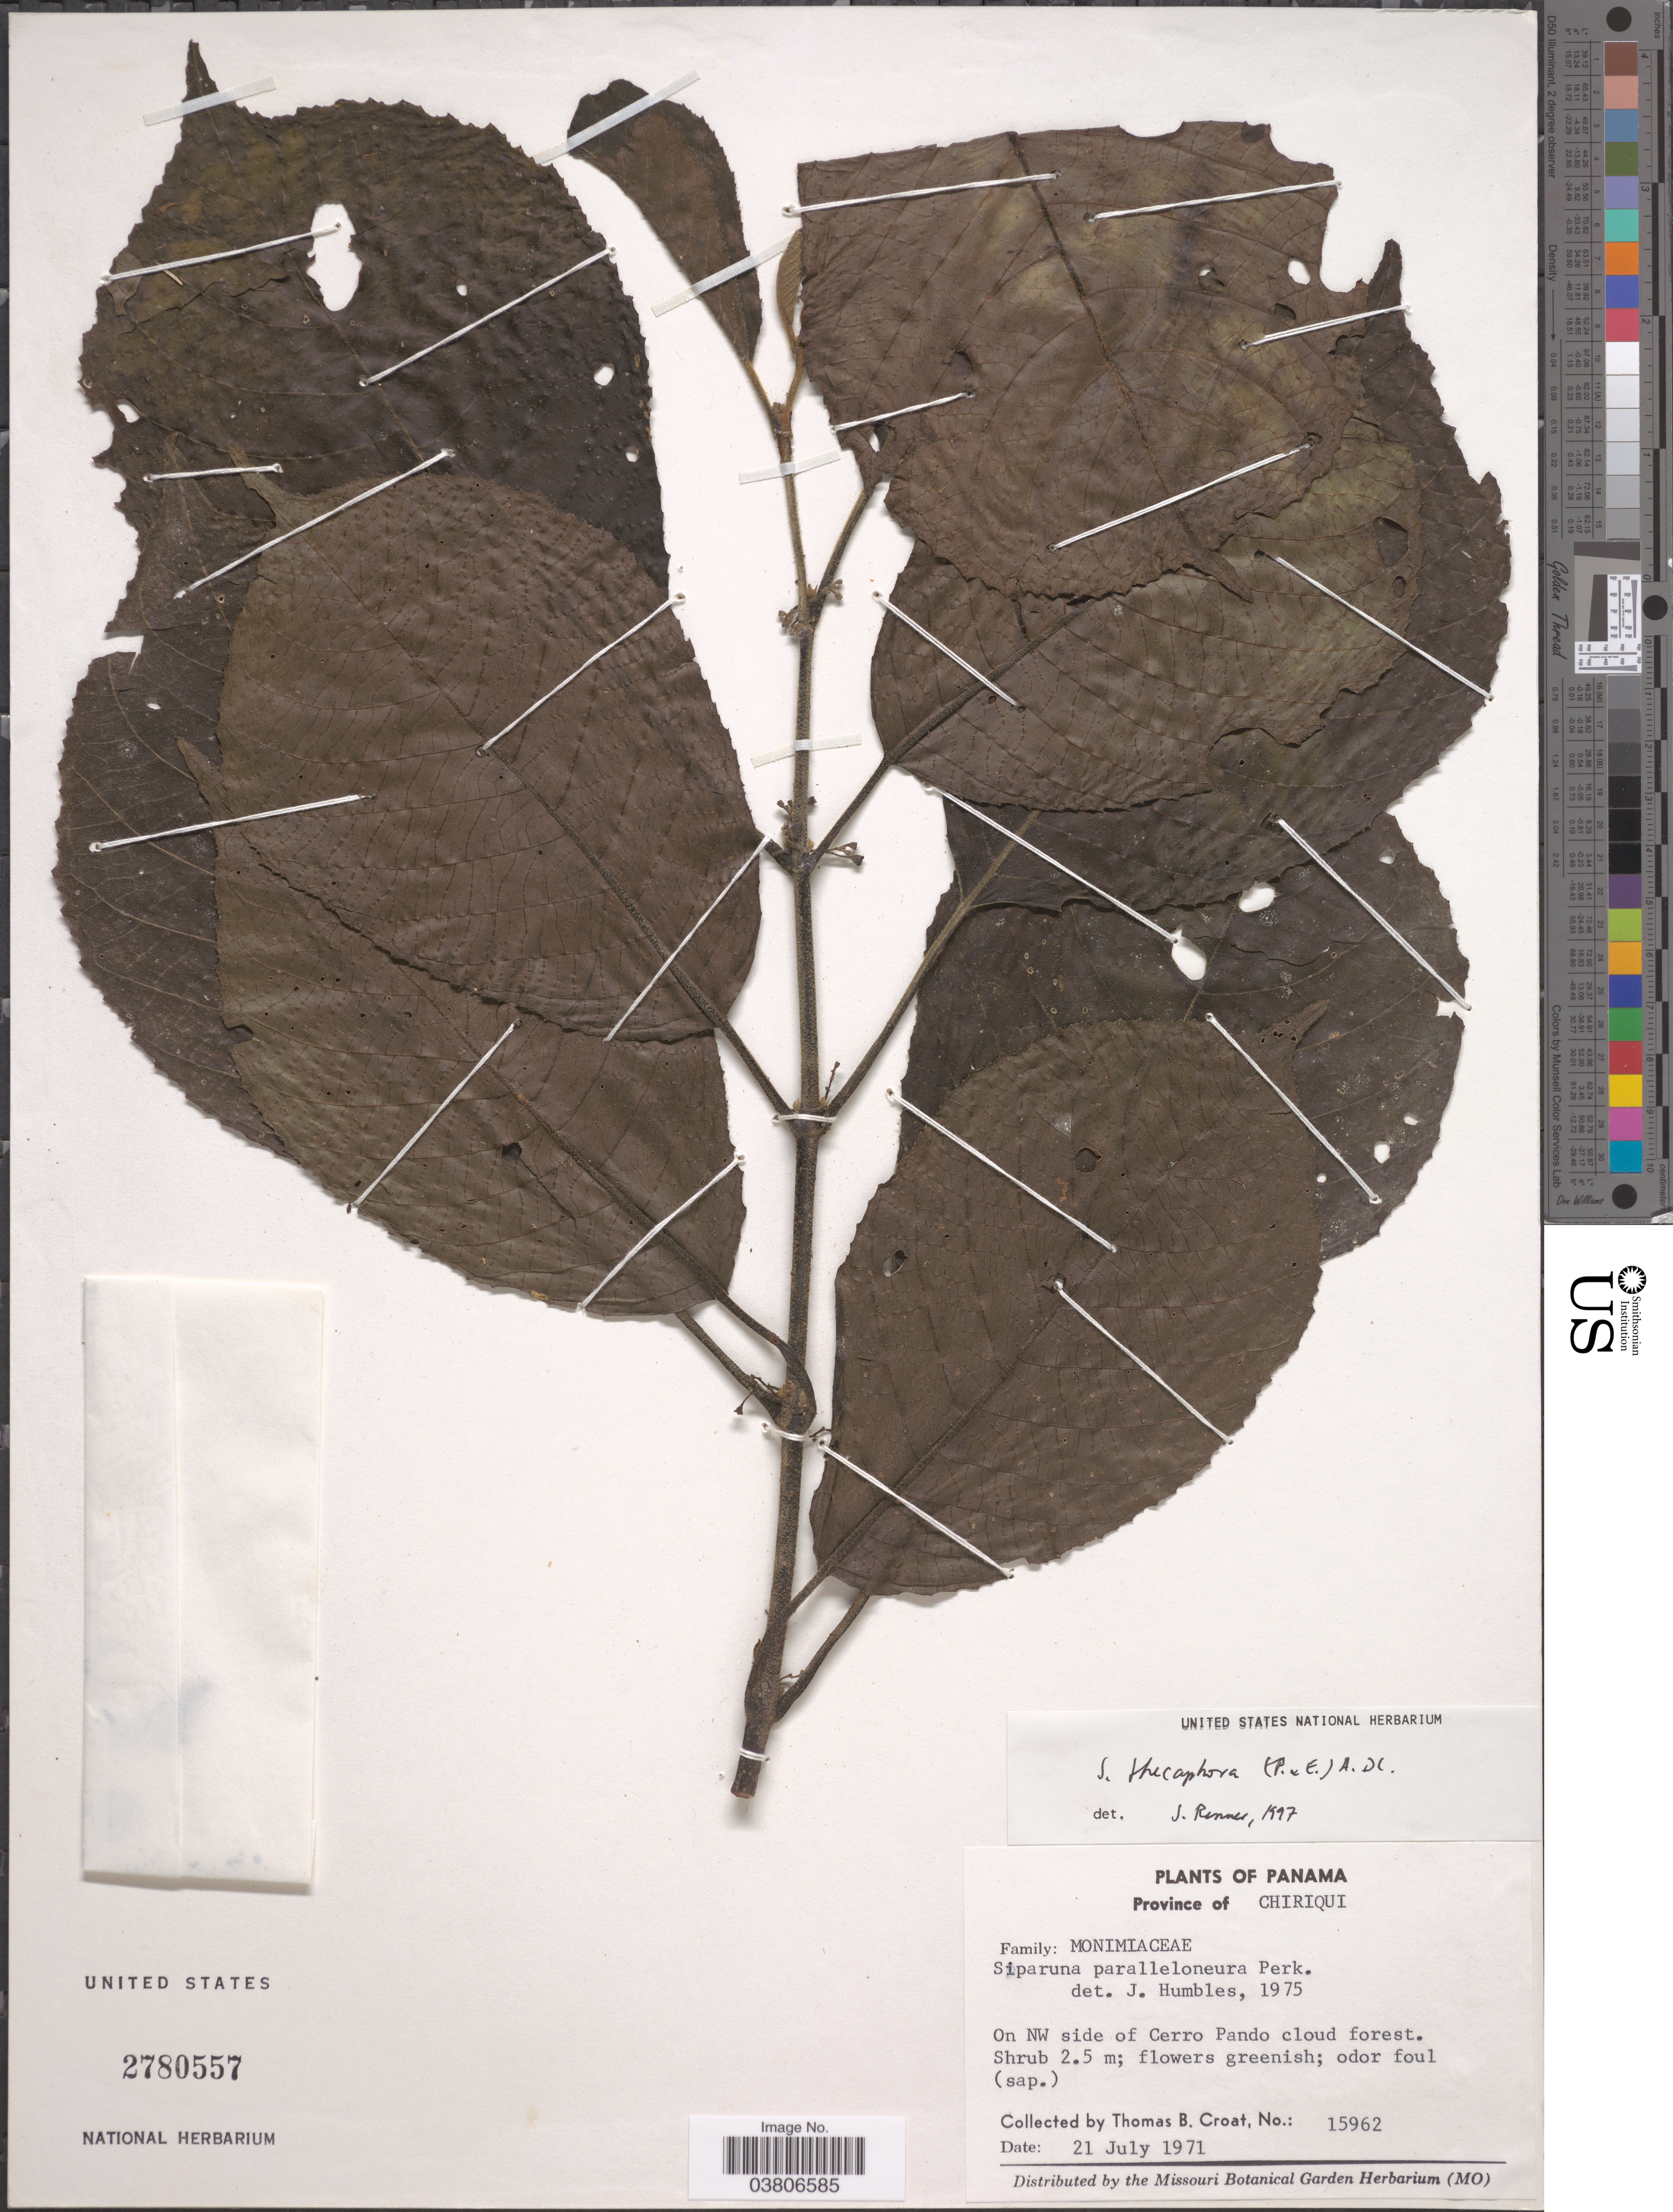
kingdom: Plantae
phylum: Tracheophyta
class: Magnoliopsida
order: Laurales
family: Siparunaceae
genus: Siparuna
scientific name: Siparuna thecaphora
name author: (Poepp. & Endl.) A. DC.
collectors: T. B. Croat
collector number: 15962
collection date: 1971-07-21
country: Panama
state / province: Chiriqui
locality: On NW side of Cerro Pando cloud forest.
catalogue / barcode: US 2780557